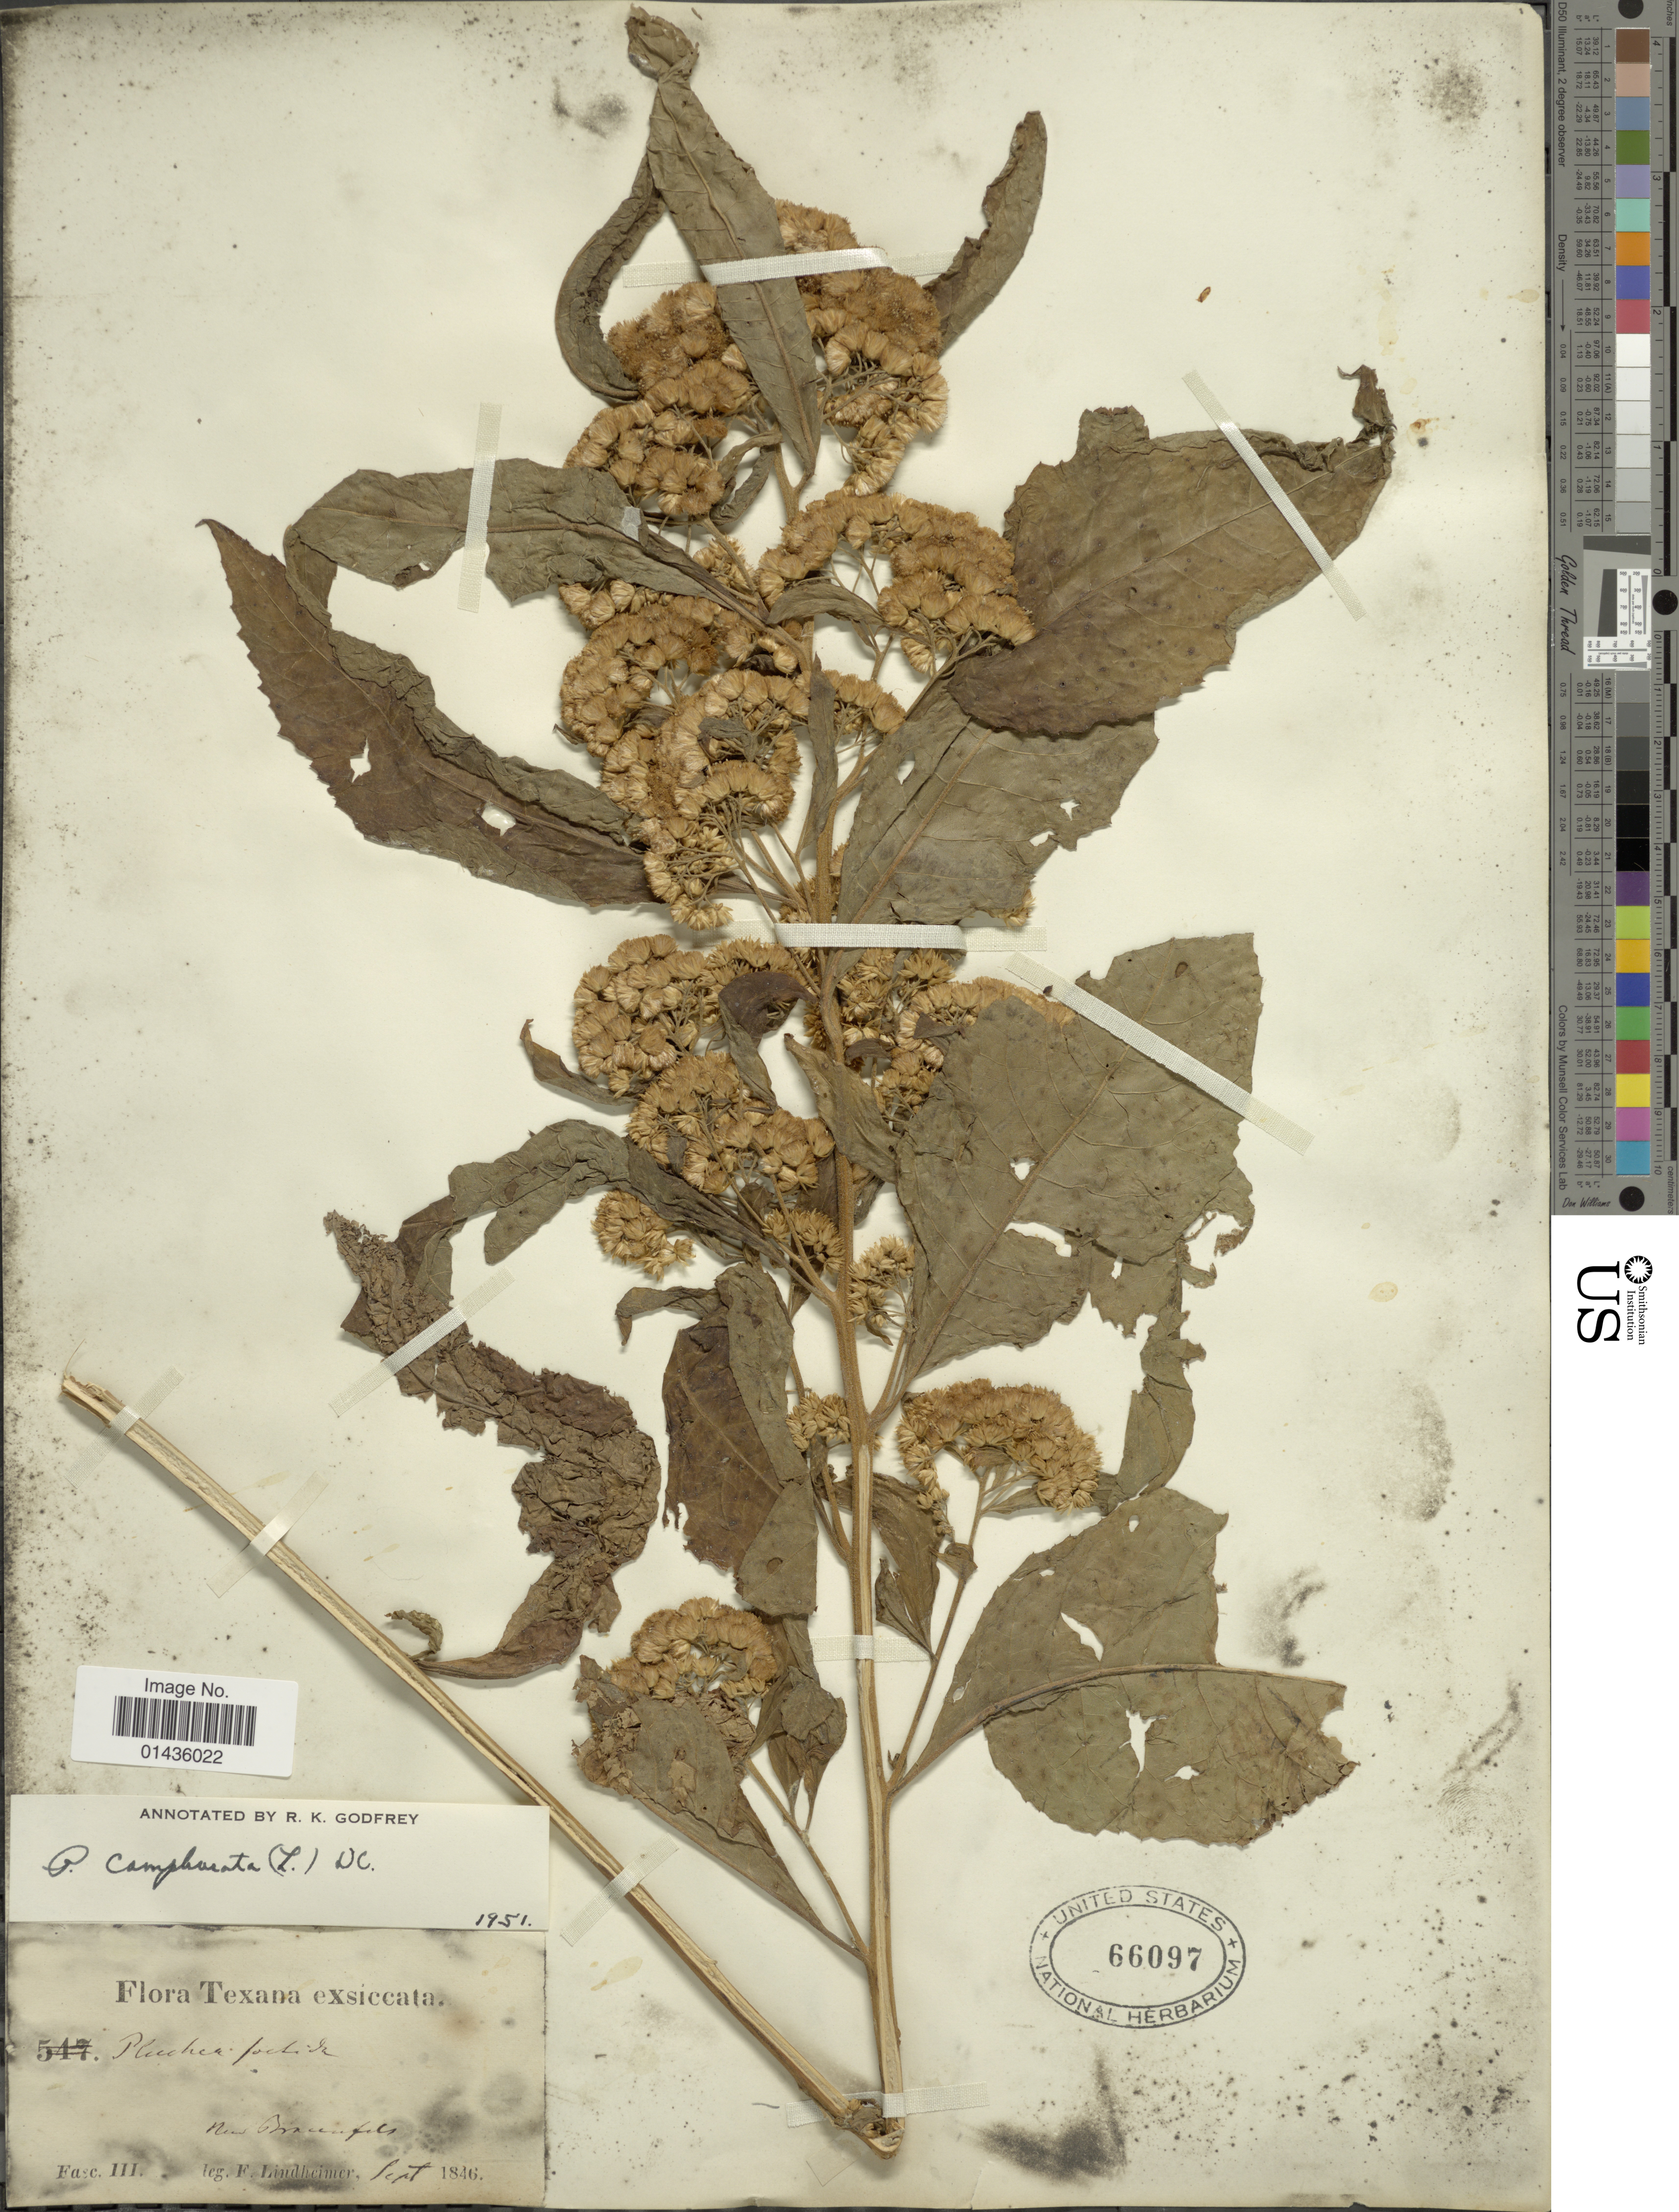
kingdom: Plantae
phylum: Tracheophyta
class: Magnoliopsida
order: Asterales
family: Asteraceae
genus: Pluchea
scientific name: Pluchea camphorata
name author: (L.) DC.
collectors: F. Lindheimer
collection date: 1846-09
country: United States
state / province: Texas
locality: New Braunfels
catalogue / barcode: US 66097